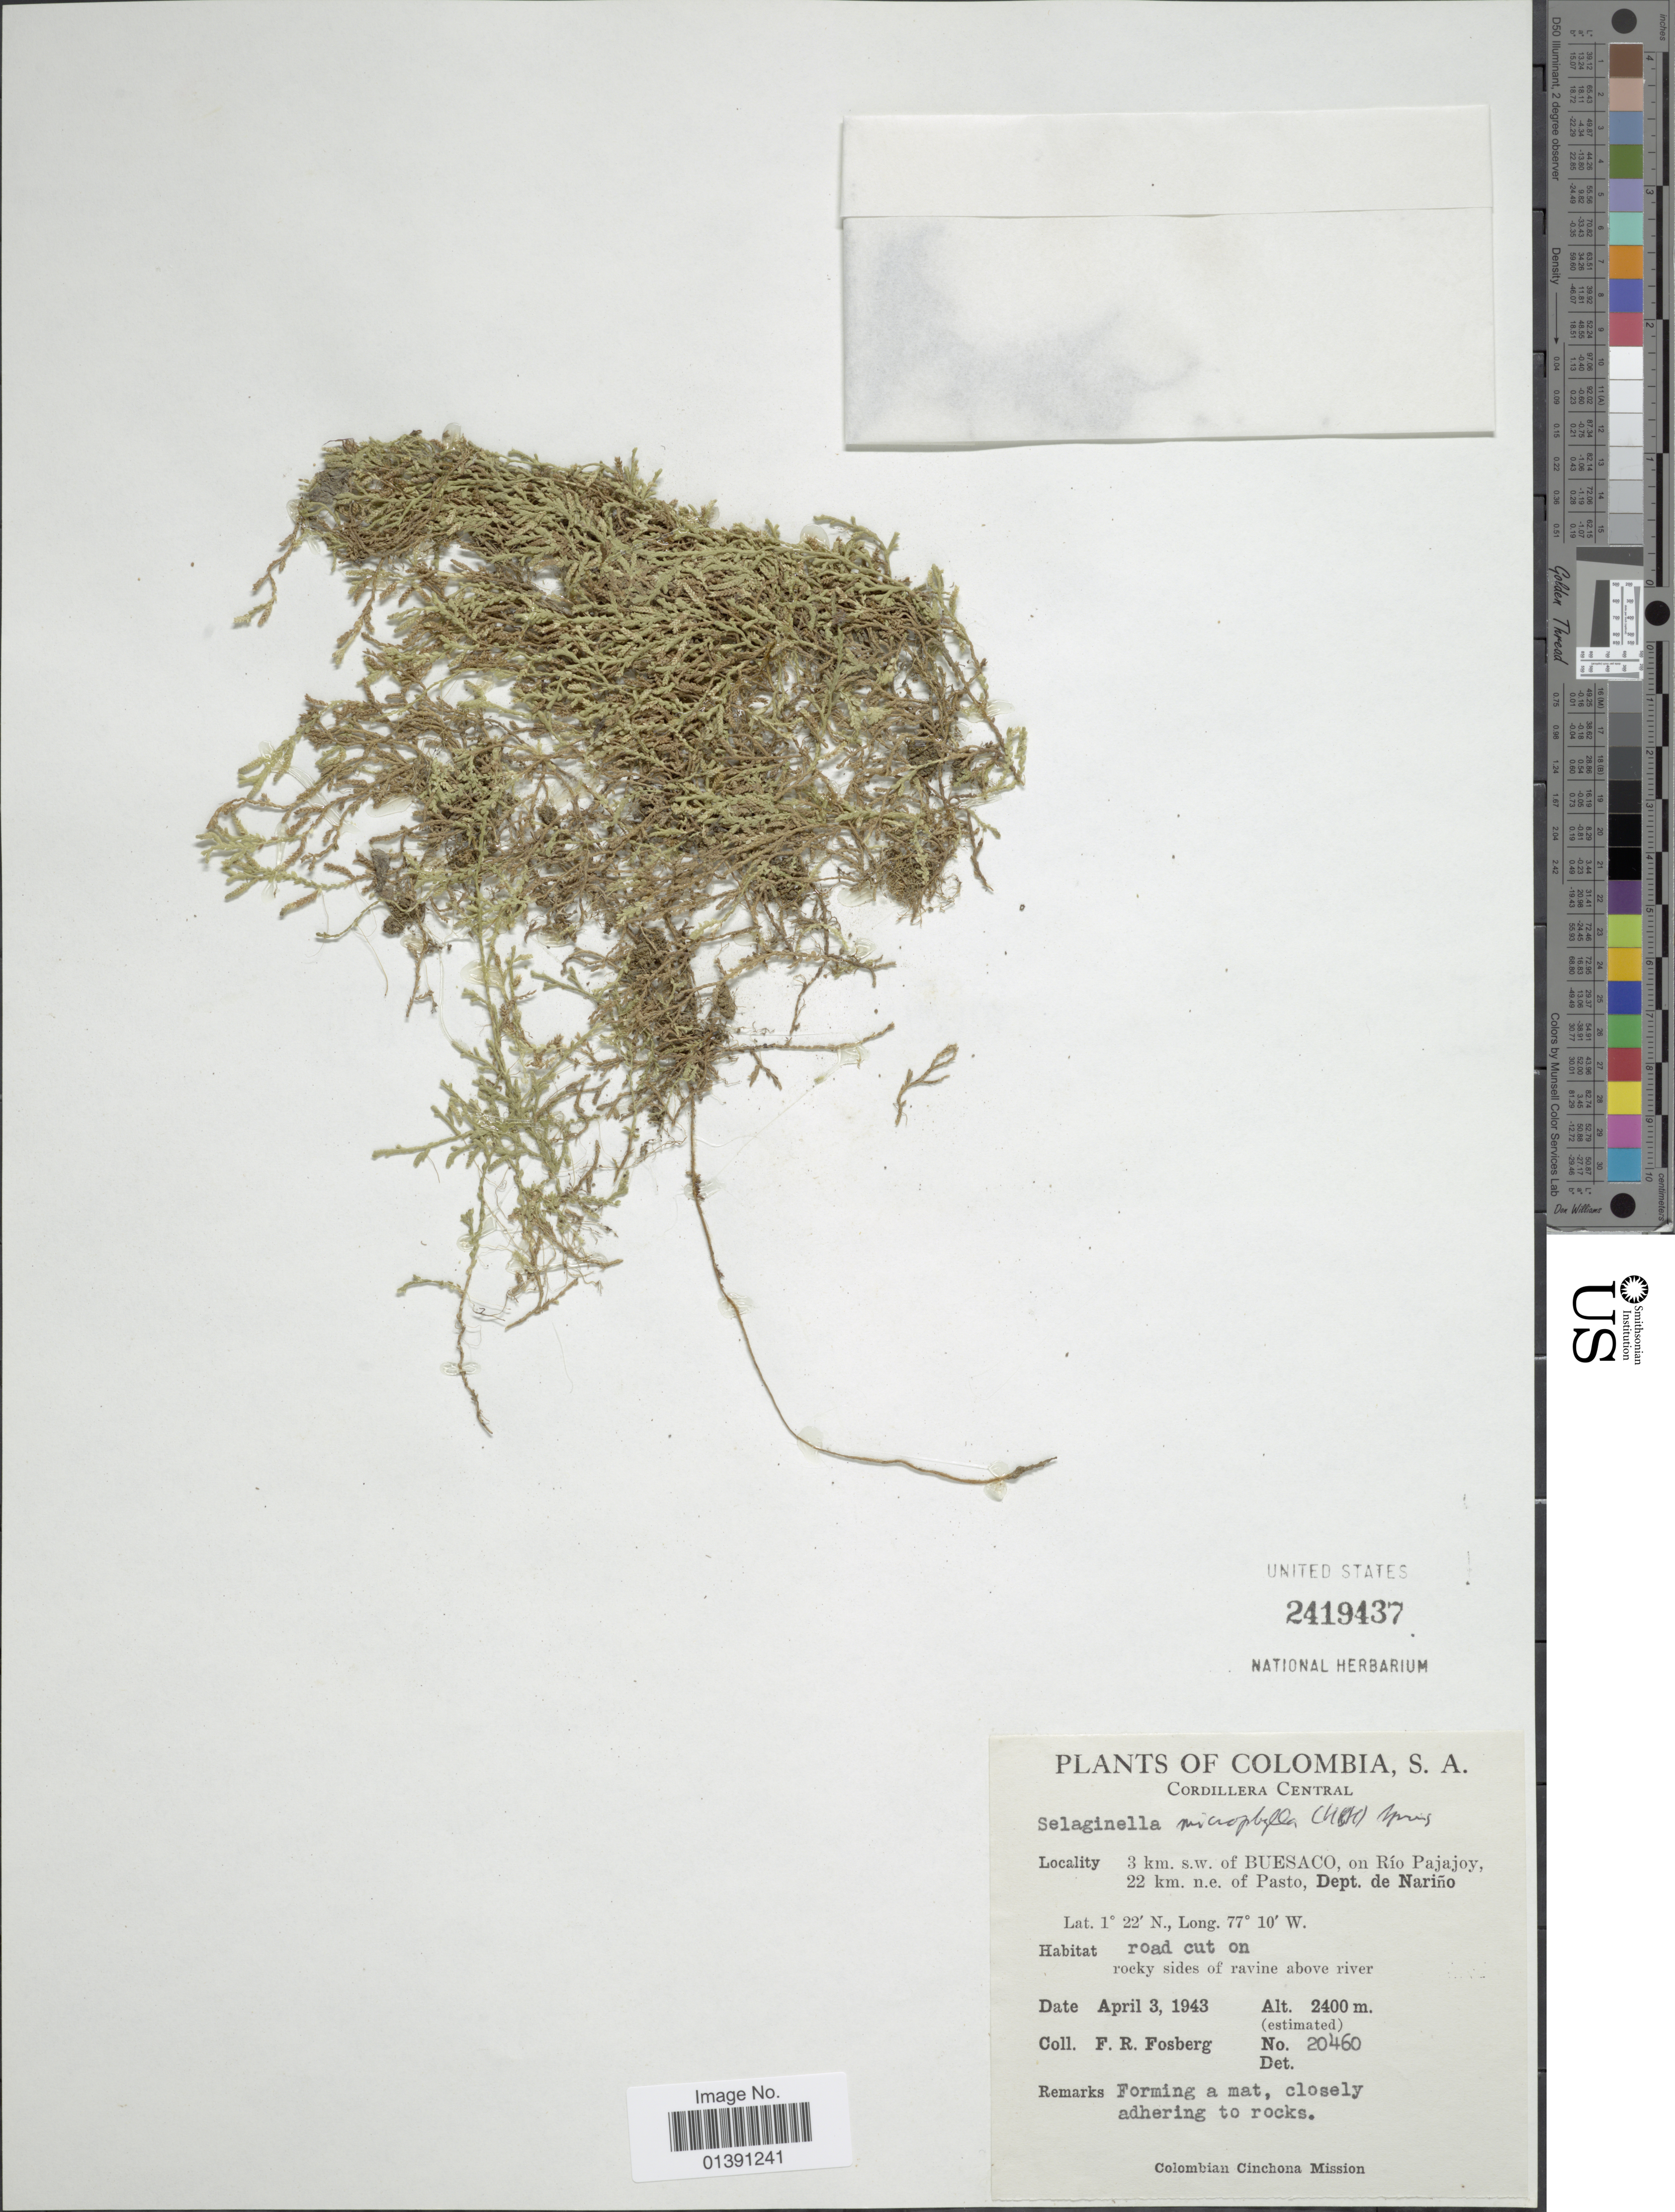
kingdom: Plantae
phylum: Tracheophyta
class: Lycopodiopsida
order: Selaginellales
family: Selaginellaceae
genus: Selaginella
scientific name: Selaginella microphylla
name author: (Kunth) Spring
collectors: F. R. Fosberg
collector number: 20460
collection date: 1943-04-03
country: Colombia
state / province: Nariño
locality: Cordillra Central, 3 km s.w. of Buesaco, on Río Pajajoy, 22 km n.e. of Pasto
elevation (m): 2400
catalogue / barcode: US 2419437